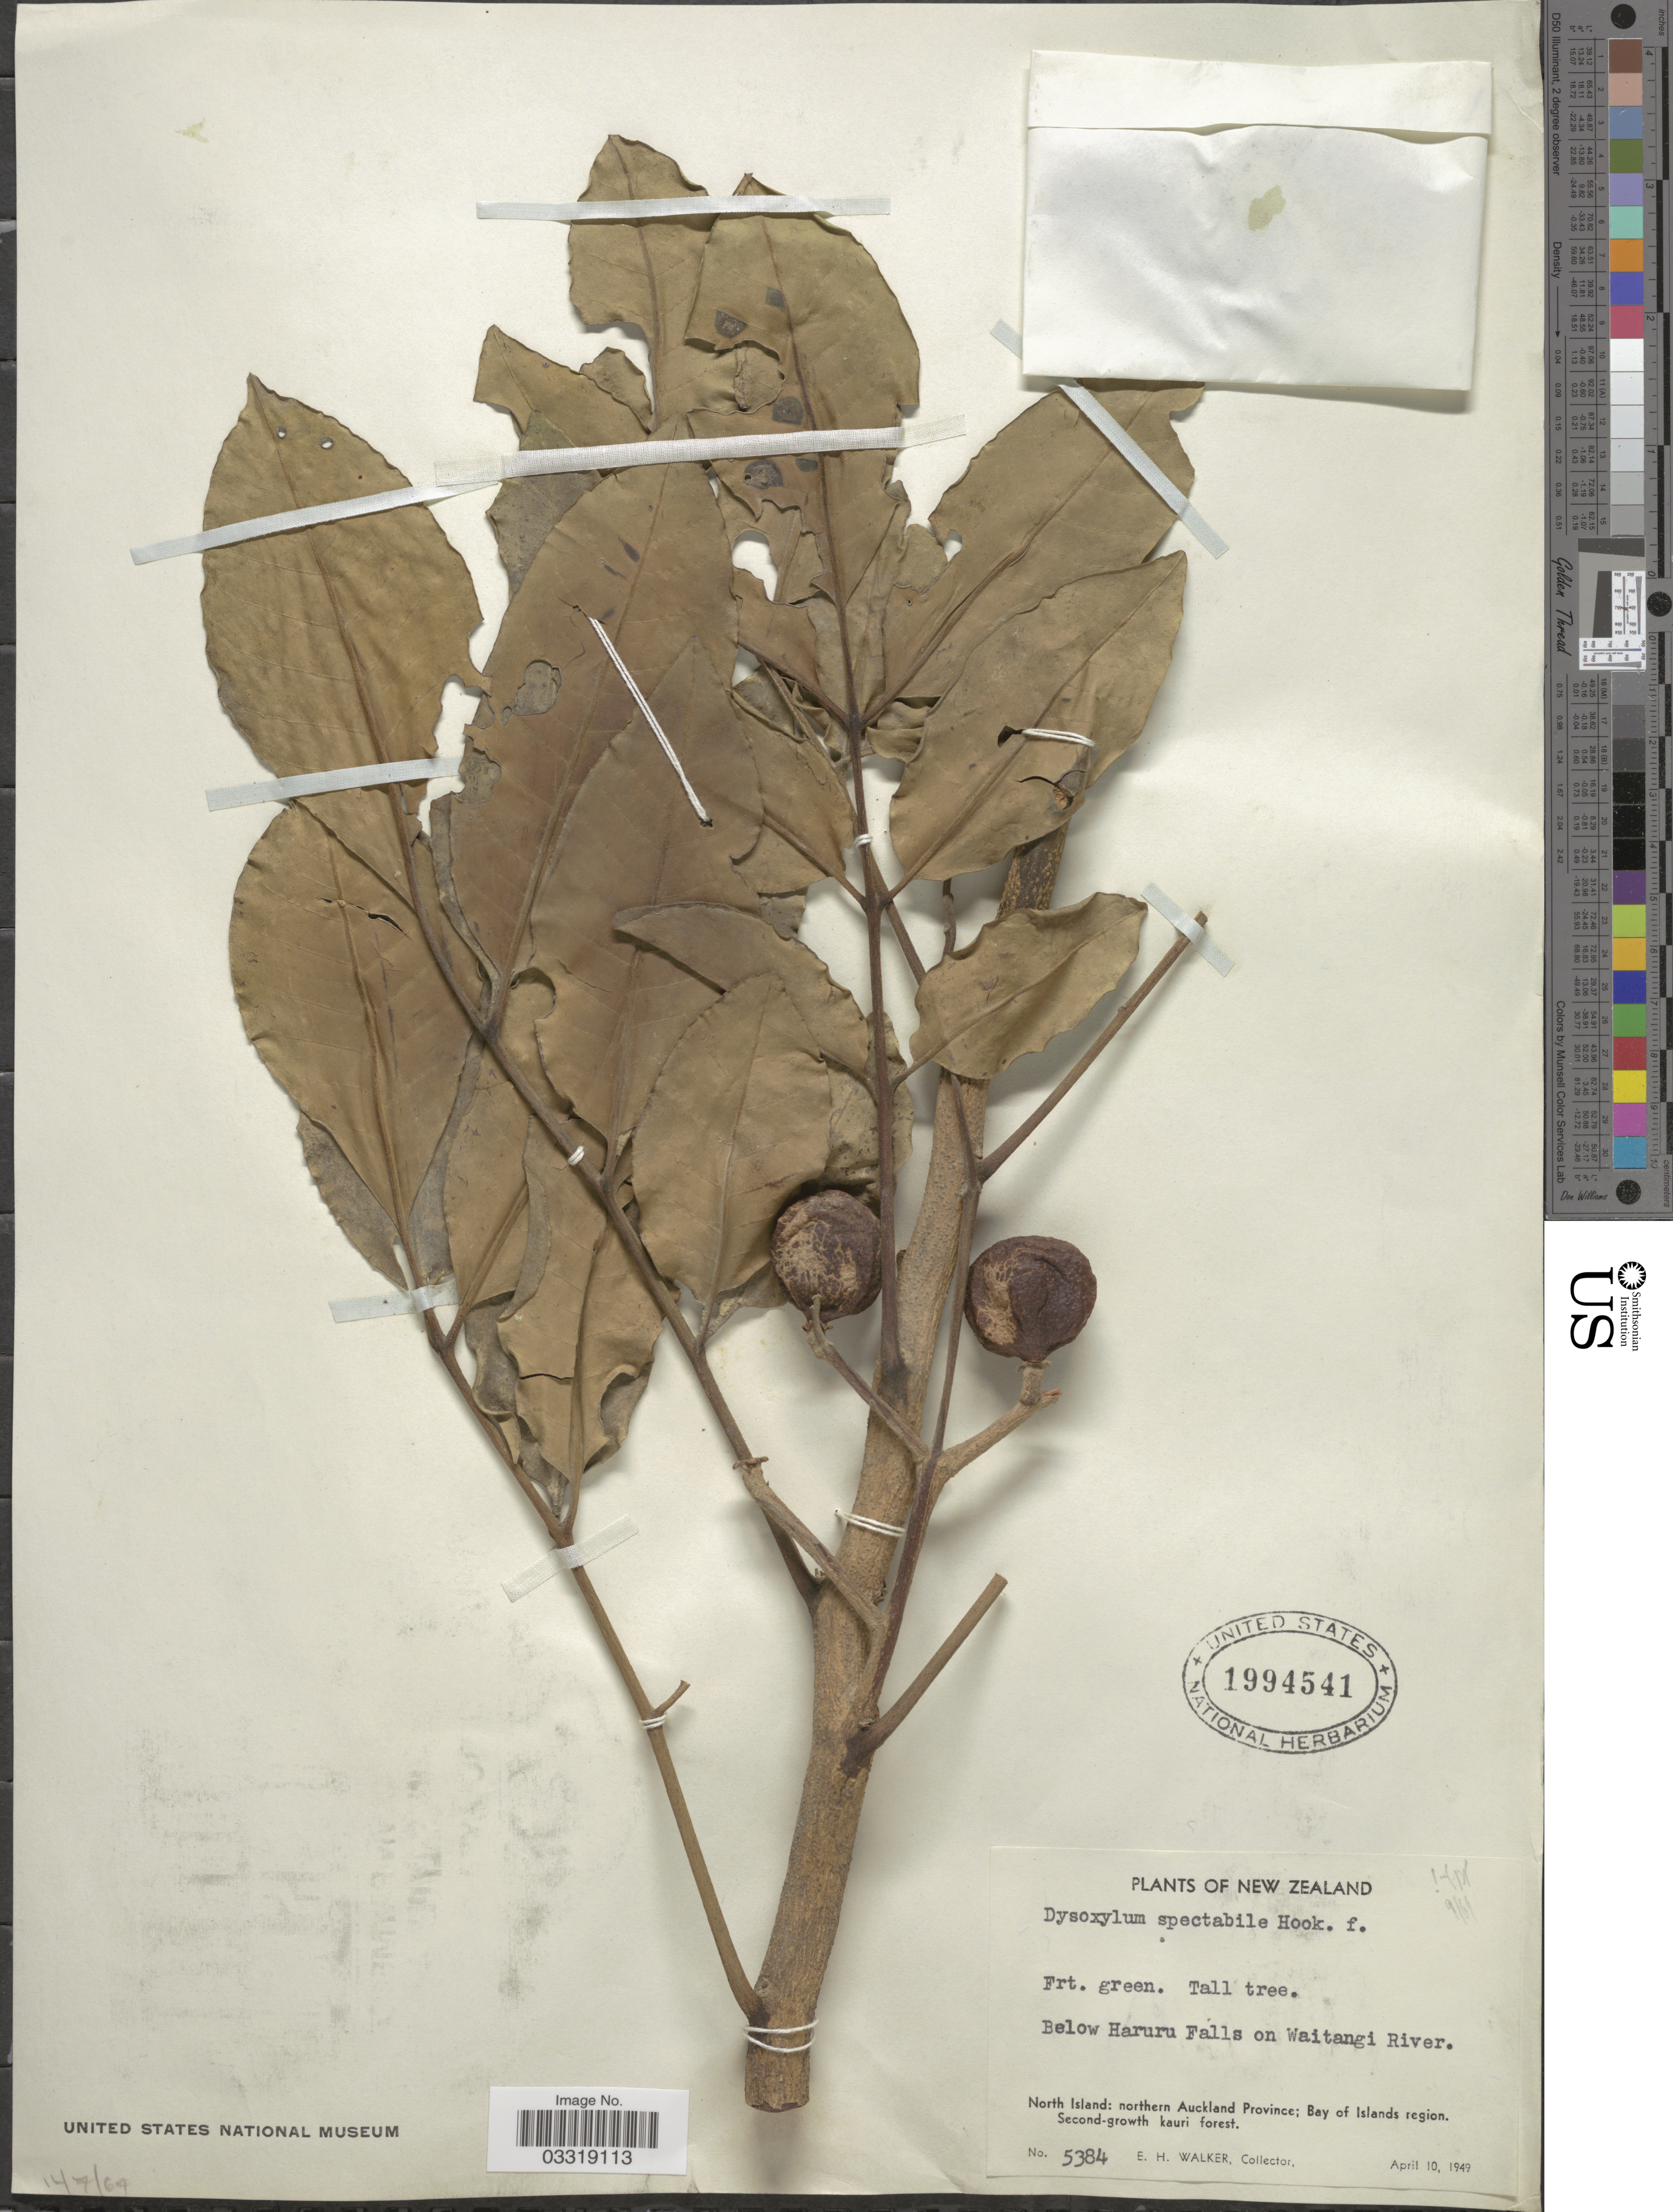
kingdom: Plantae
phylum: Tracheophyta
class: Magnoliopsida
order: Sapindales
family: Meliaceae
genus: Didymocheton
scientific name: Didymocheton spectabilis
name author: (G. Forst.) Mabb. & Holzmeyer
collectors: E. H. Walker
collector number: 5384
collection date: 1949-04-10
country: New Zealand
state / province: Auckland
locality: North Island: northern Auckland Province; Bay of Islands region. Below Haruru Falls on Waitangi River.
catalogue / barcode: US 1994541